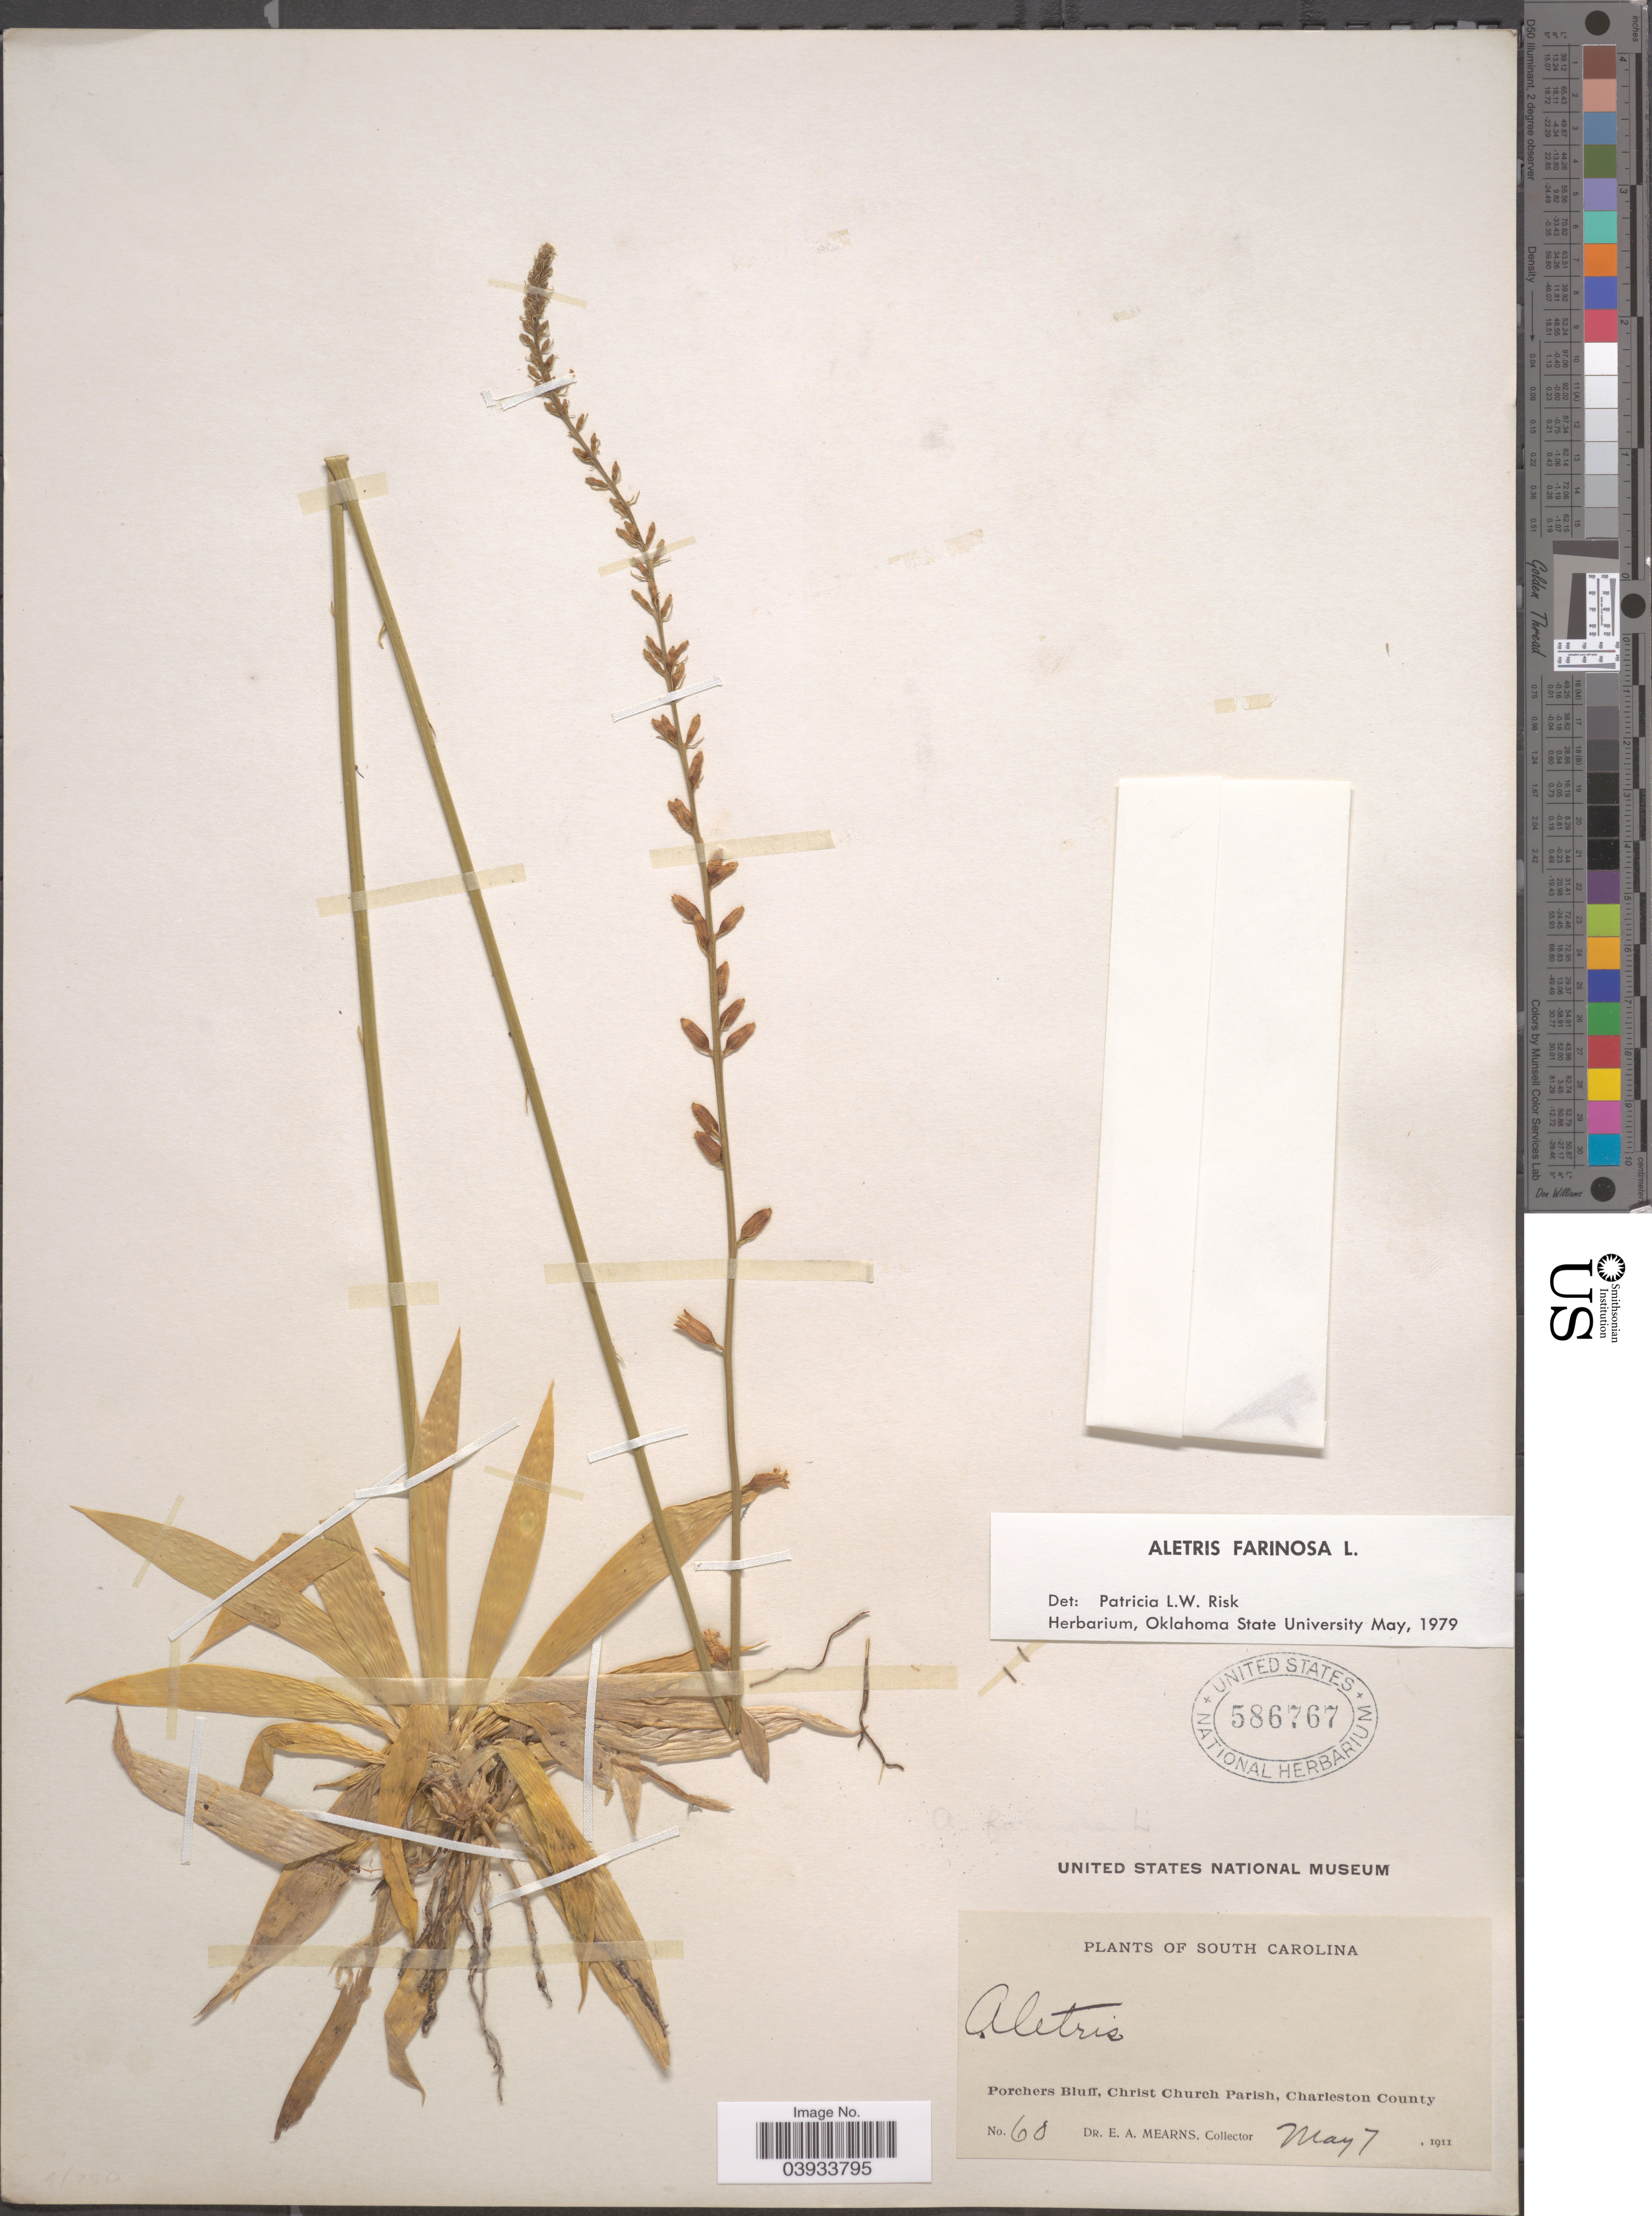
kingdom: Plantae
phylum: Tracheophyta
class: Liliopsida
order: Dioscoreales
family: Nartheciaceae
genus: Aletris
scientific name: Aletris farinosa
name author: L.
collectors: E. A. Mearns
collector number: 60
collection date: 1911-05-07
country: United States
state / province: South Carolina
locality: Porchers Bluff, Christ Church Parish, Charleston County.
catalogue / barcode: US 586767